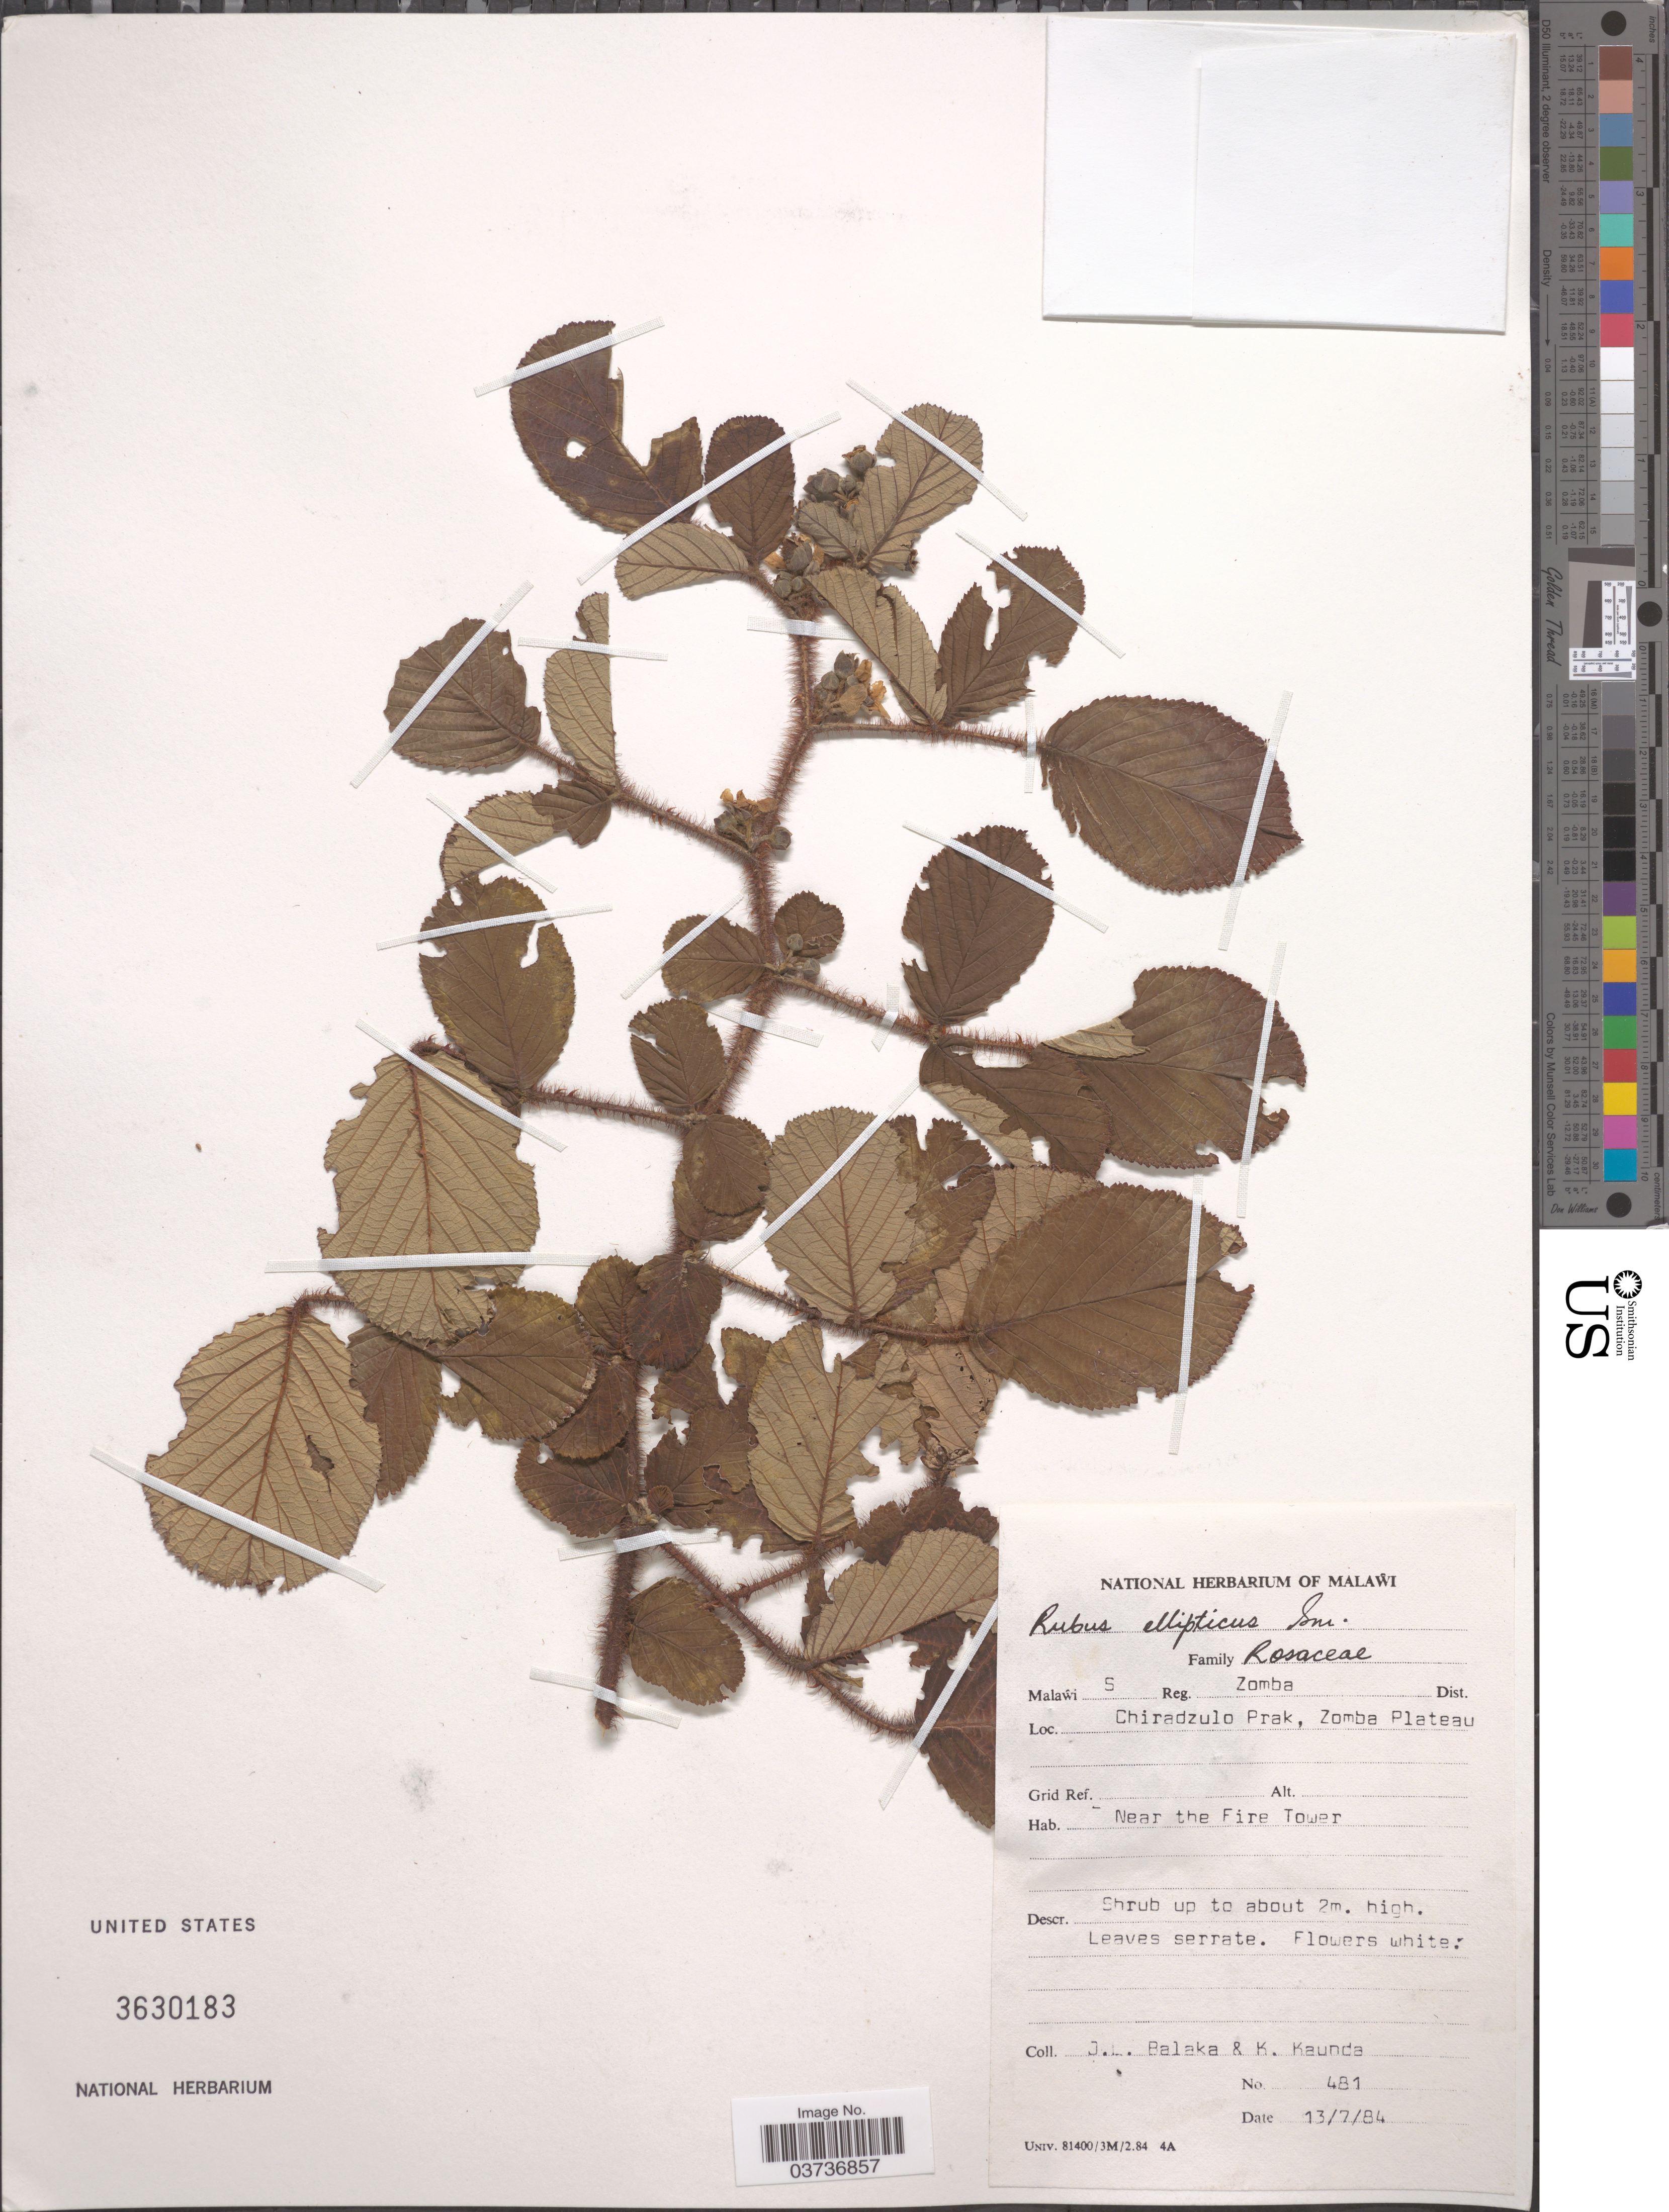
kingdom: Plantae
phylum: Tracheophyta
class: Magnoliopsida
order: Rosales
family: Rosaceae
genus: Rubus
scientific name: Rubus ellipticus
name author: Sm.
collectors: J. Balaka & K. Kaunda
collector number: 481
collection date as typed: Transcribed d/m/y: 13/7/84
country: Malawi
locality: Malawi S Reg. Zomba Dist. Chiradzulo Prak, Zomba Plateau. Near the Fire Tower.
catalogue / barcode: US 3630183